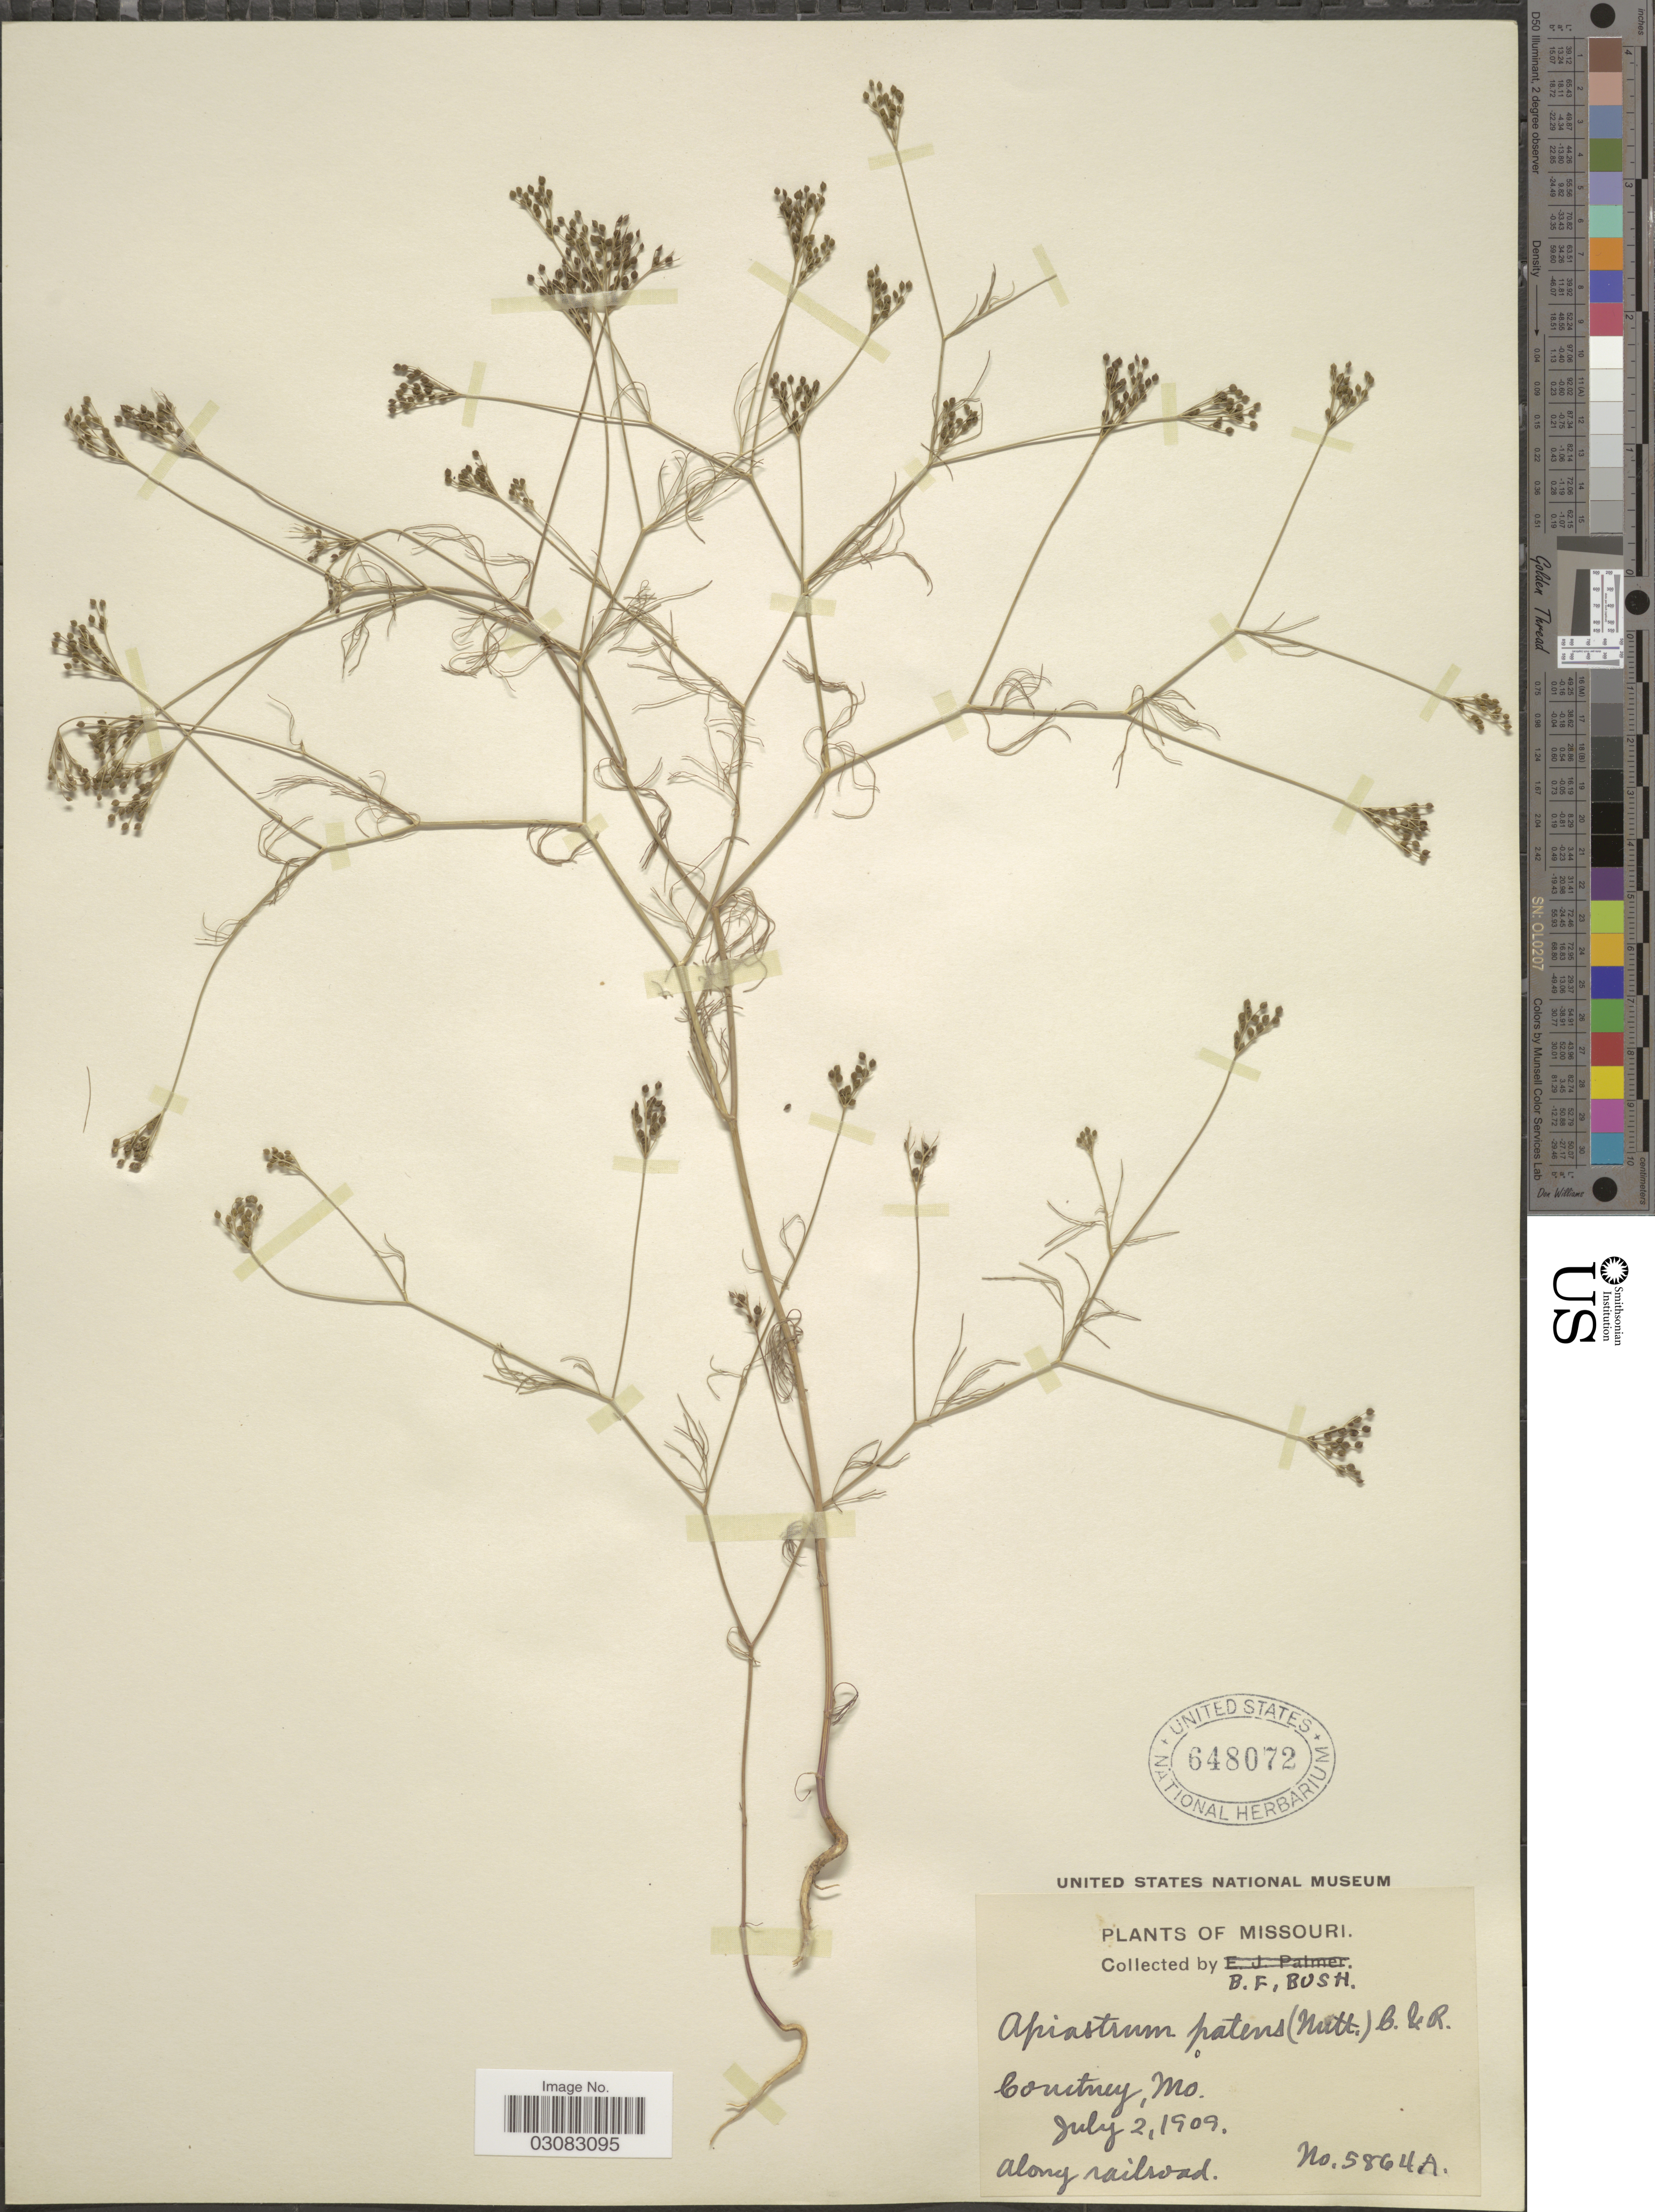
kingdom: Plantae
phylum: Tracheophyta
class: Magnoliopsida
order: Apiales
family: Apiaceae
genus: Spermolepis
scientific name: Spermolepis patens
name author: (Nutt. ex DC.) B.L. Rob.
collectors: B. F. Bush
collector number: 5864A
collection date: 1909-07-02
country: United States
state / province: Missouri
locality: Courtney, Mo. Along railroad.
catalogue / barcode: US 648072